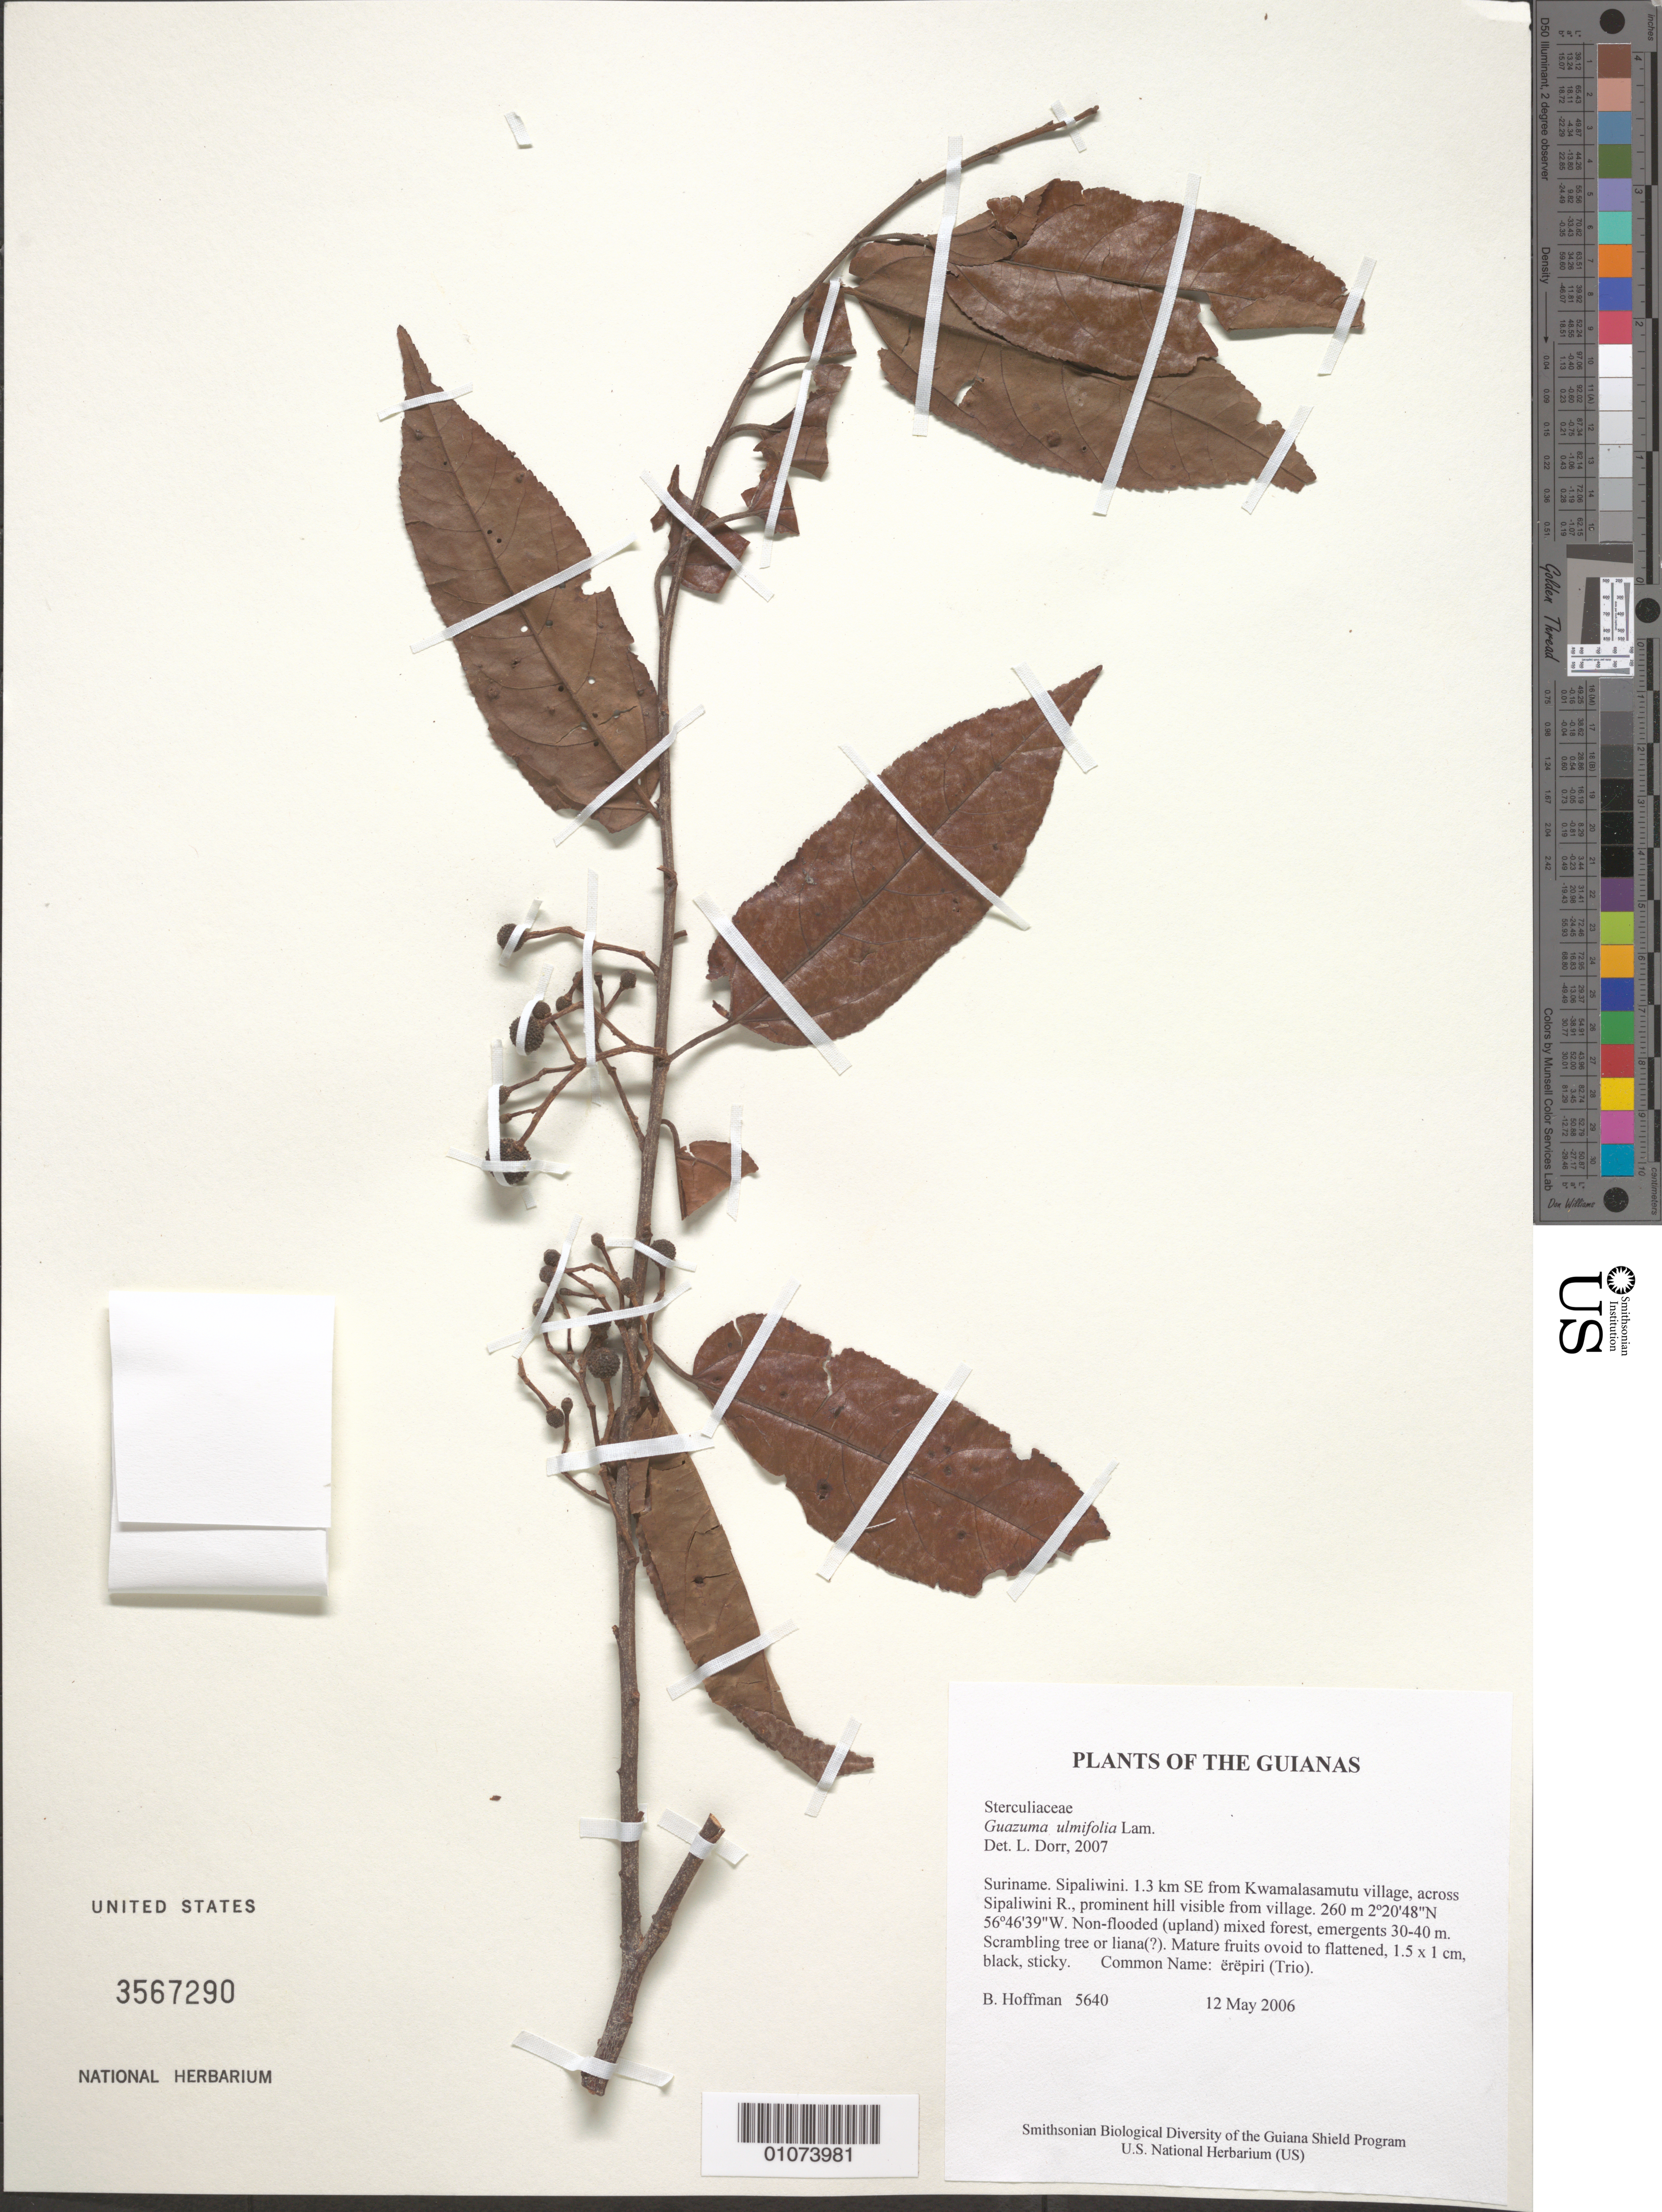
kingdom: Plantae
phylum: Tracheophyta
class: Magnoliopsida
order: Malvales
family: Malvaceae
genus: Guazuma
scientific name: Guazuma ulmifolia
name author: Lam.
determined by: Dorr, L. J., (BOT), Smithsonian Institution - National Museum of Natural History (UNITED STATES)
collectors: B. Hoffman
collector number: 5640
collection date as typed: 12 May 2006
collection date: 2006-05-12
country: Suriname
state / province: Sipaliwini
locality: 1.3 km SE from Kwamalasamutu village, across Sipaliwini R., prominent hill visible from village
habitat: Non-flooded (upland) mixed forest, emergents 30-40 m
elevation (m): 260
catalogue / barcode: US 3567290